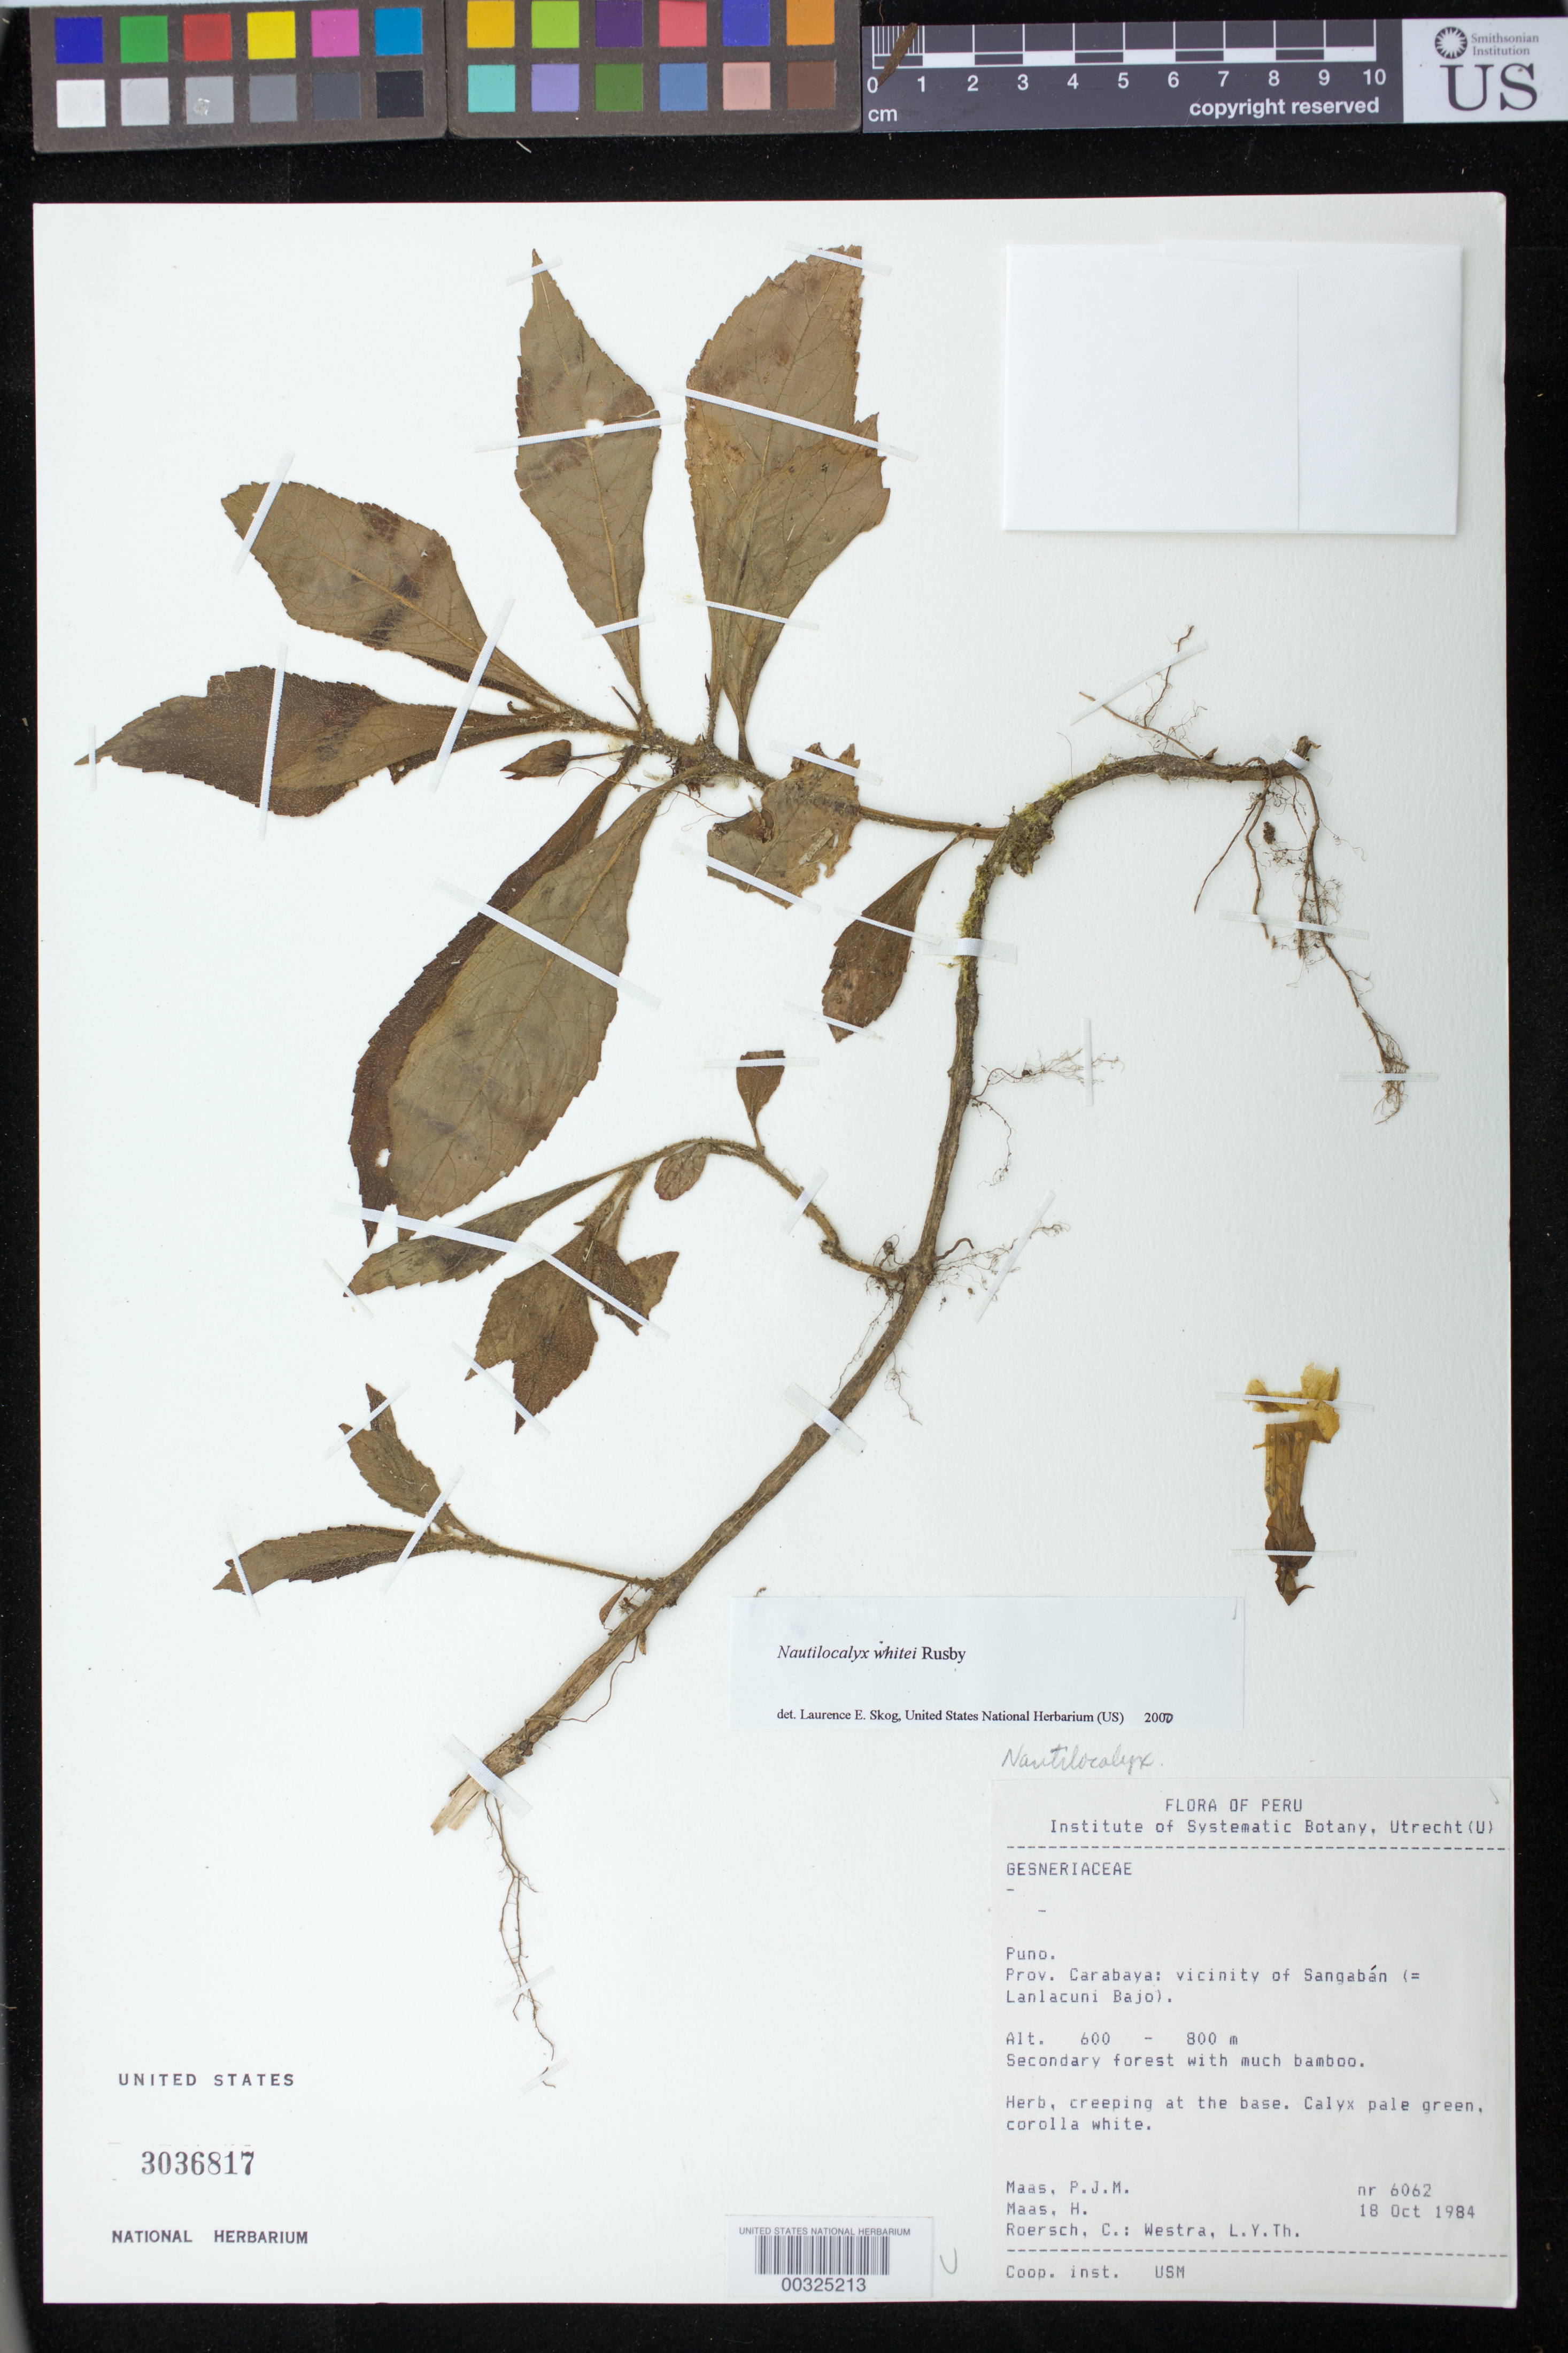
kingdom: Plantae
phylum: Tracheophyta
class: Magnoliopsida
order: Lamiales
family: Gesneriaceae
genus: Nautilocalyx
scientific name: Nautilocalyx whitei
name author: Rusby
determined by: Clark, J. L., (SEL), The Marie Selby Botanical Garden (UNITED STATES)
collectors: P. Maas, H. Maas, C. Roersch & L. Y. T. Westra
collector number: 6062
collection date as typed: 18 Oct 1984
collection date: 1984-10-18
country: Peru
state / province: Puno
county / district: Carabaya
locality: Prov. Carabaya: vicinity of Sangabán (= Lanlacuni Bajo)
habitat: Secondary forest with much bamboo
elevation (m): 600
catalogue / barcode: US 3036817